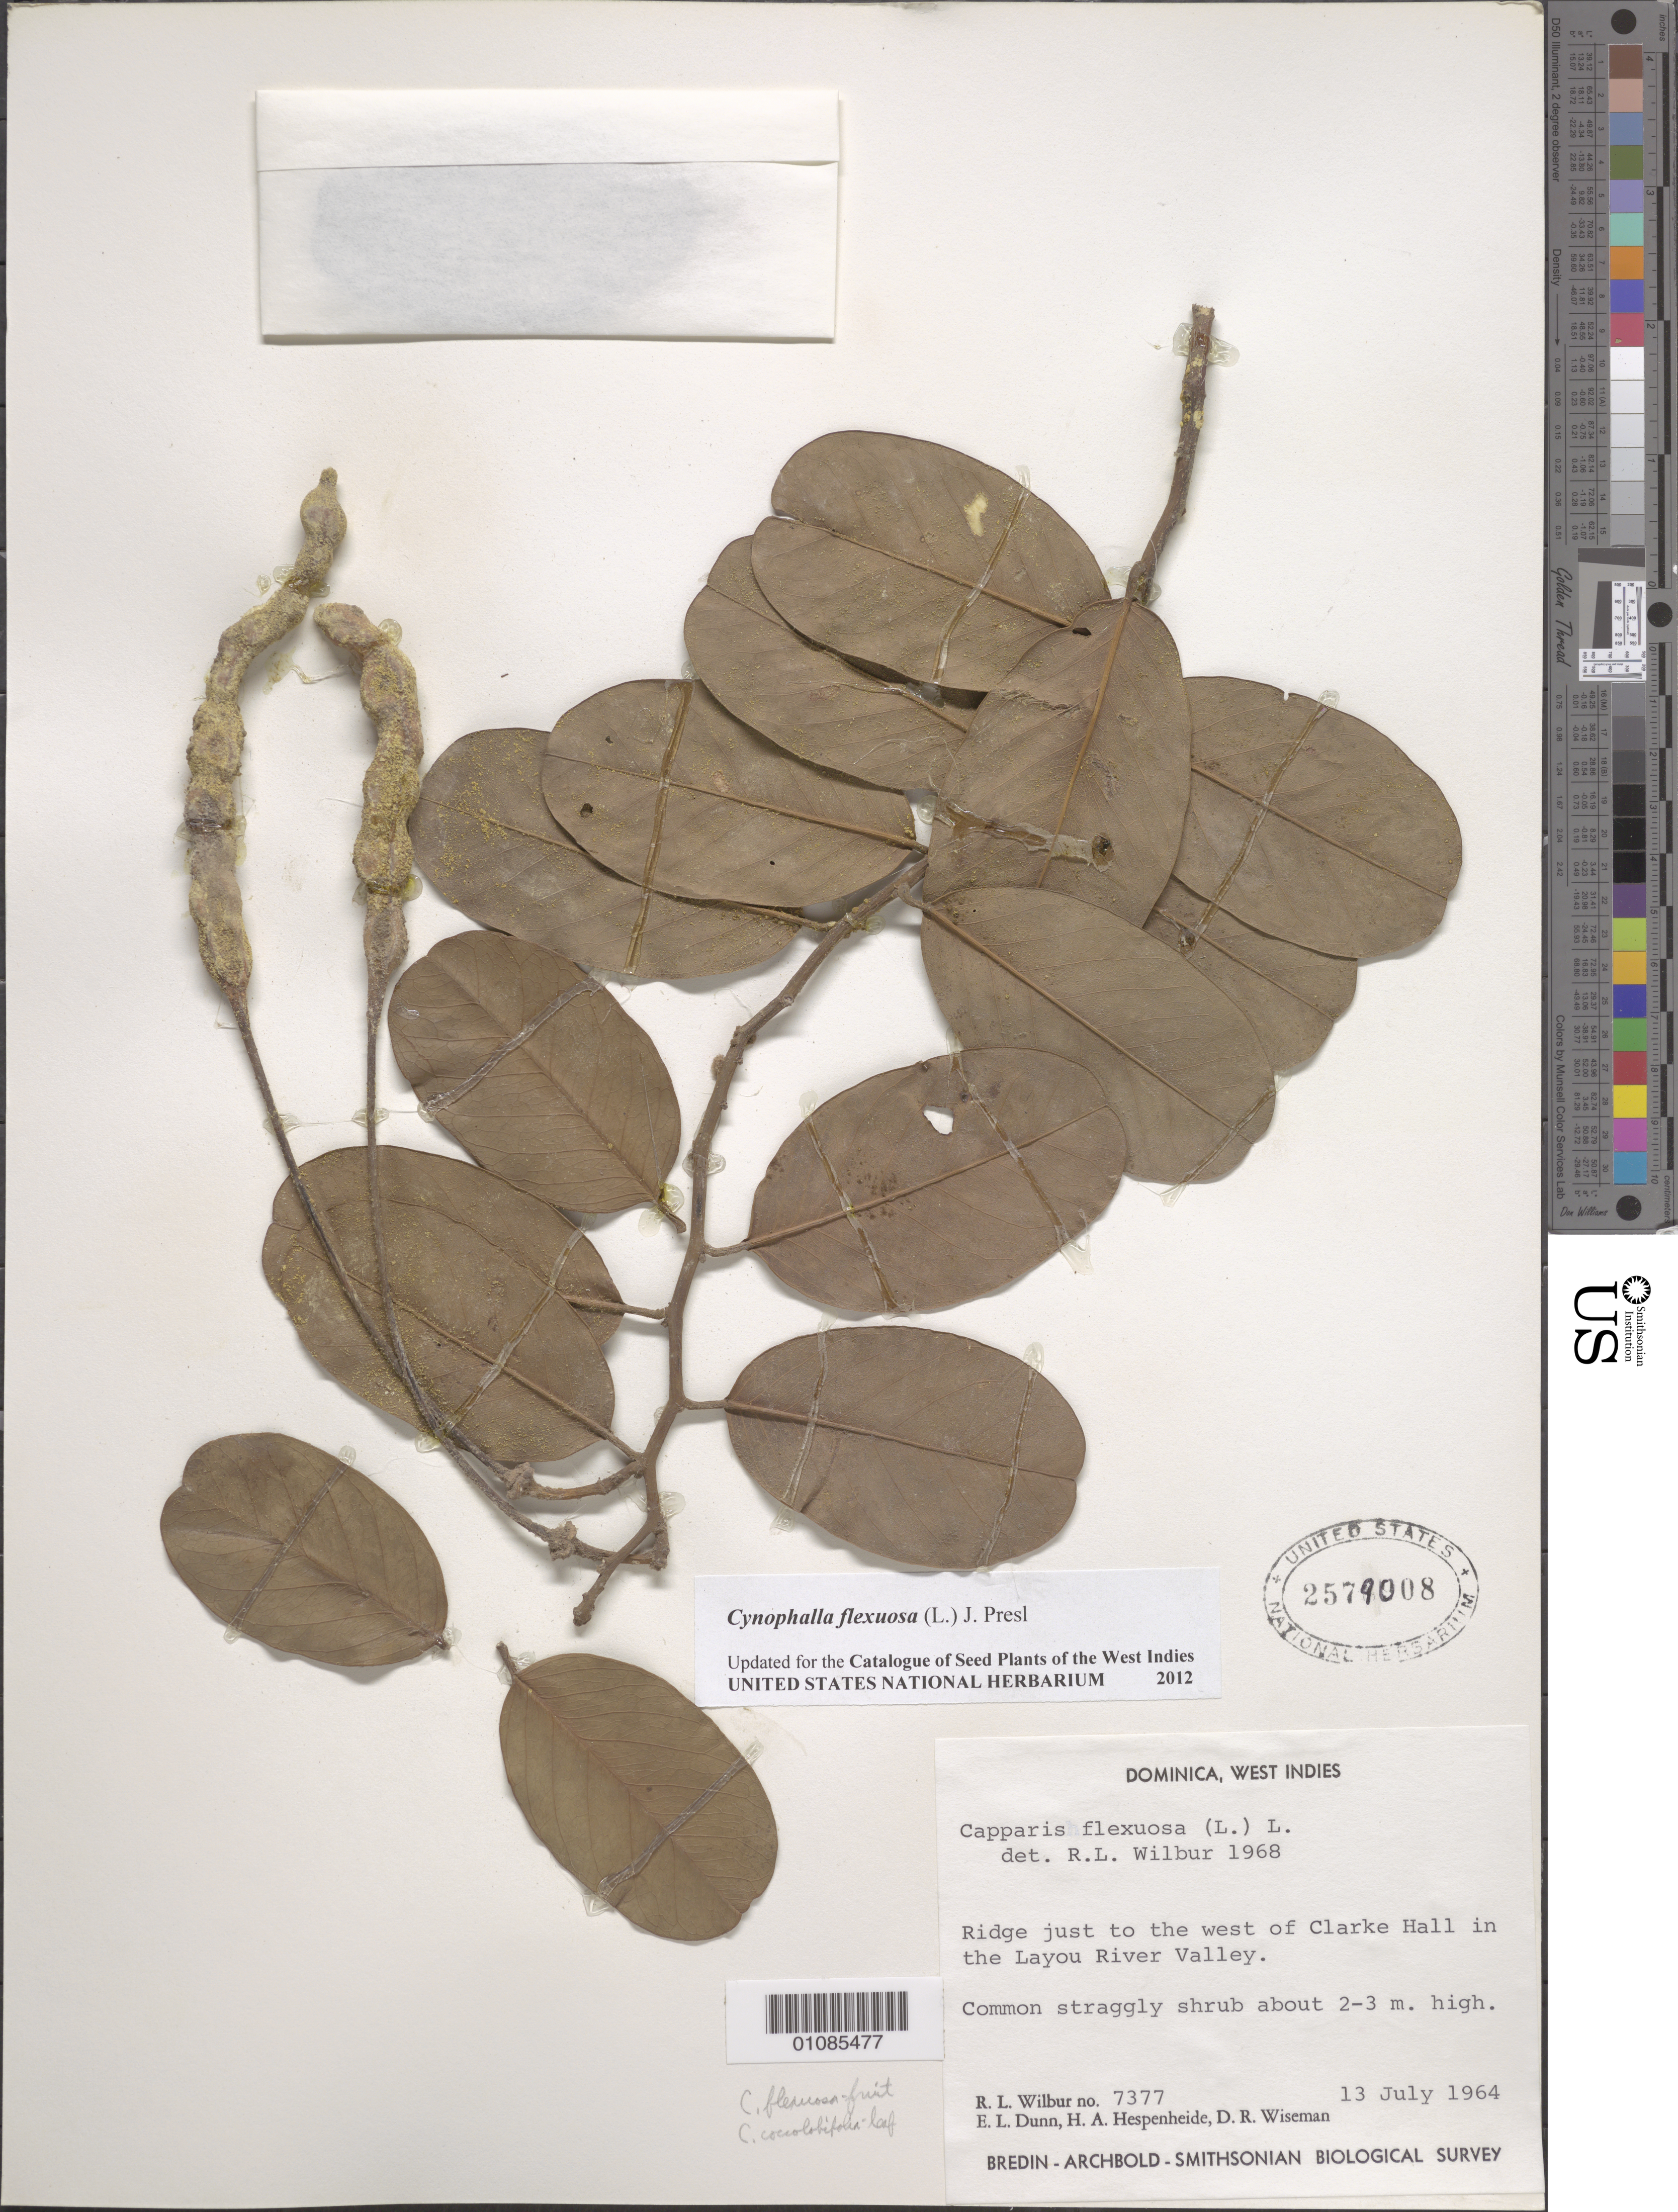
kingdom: Plantae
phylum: Tracheophyta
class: Magnoliopsida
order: Brassicales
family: Capparaceae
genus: Cynophalla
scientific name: Cynophalla flexuosa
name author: (L.) J. Presl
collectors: R. L. Wilbur, E. Dunn, H. A. Hespenheide & D. R. Wiseman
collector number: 7377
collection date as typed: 13 Jul 1964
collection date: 1964-07-13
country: Dominica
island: Dominica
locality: Ridge just to the W of Clarke Hall in the Layou River Valley.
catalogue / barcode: US 2579008